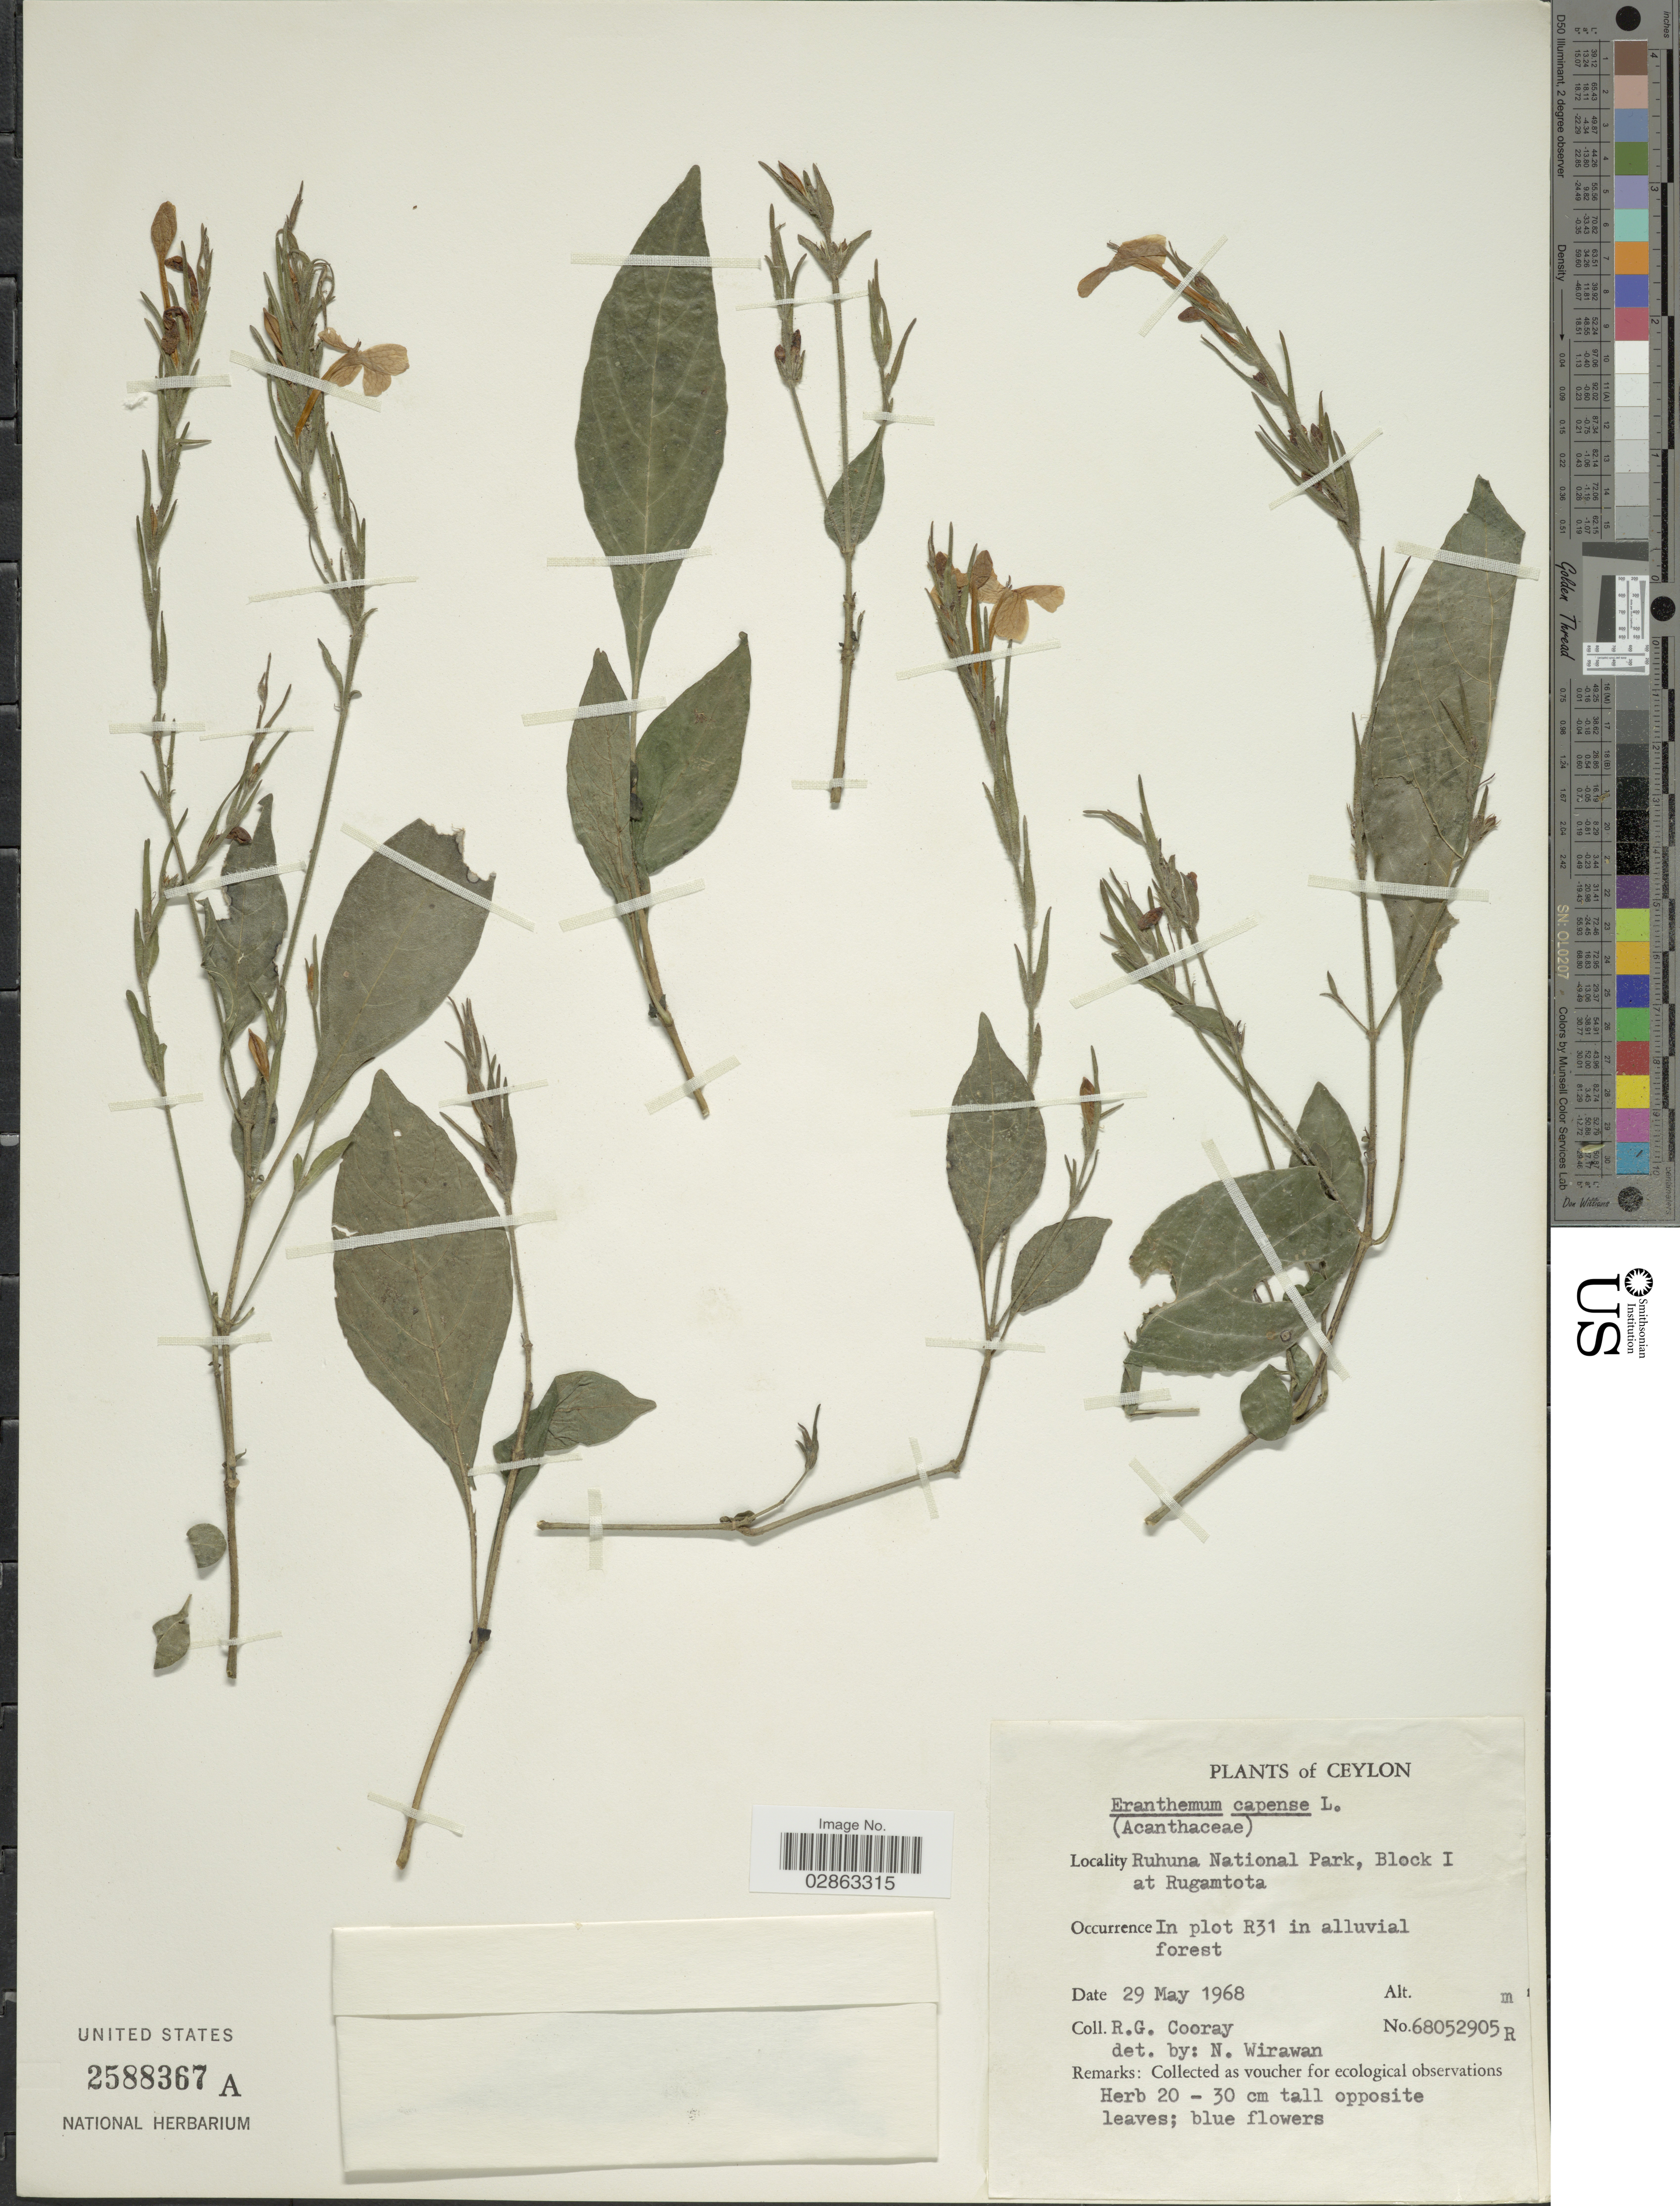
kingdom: Plantae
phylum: Tracheophyta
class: Magnoliopsida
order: Lamiales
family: Acanthaceae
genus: Eranthemum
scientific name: Eranthemum capense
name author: L.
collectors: R. Cooray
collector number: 68052905R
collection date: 1968-05-29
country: Sri Lanka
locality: Ceylon. Ruhuna National Park, Block 1 at Rugamtota. In plot R31.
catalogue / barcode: US 2588367A